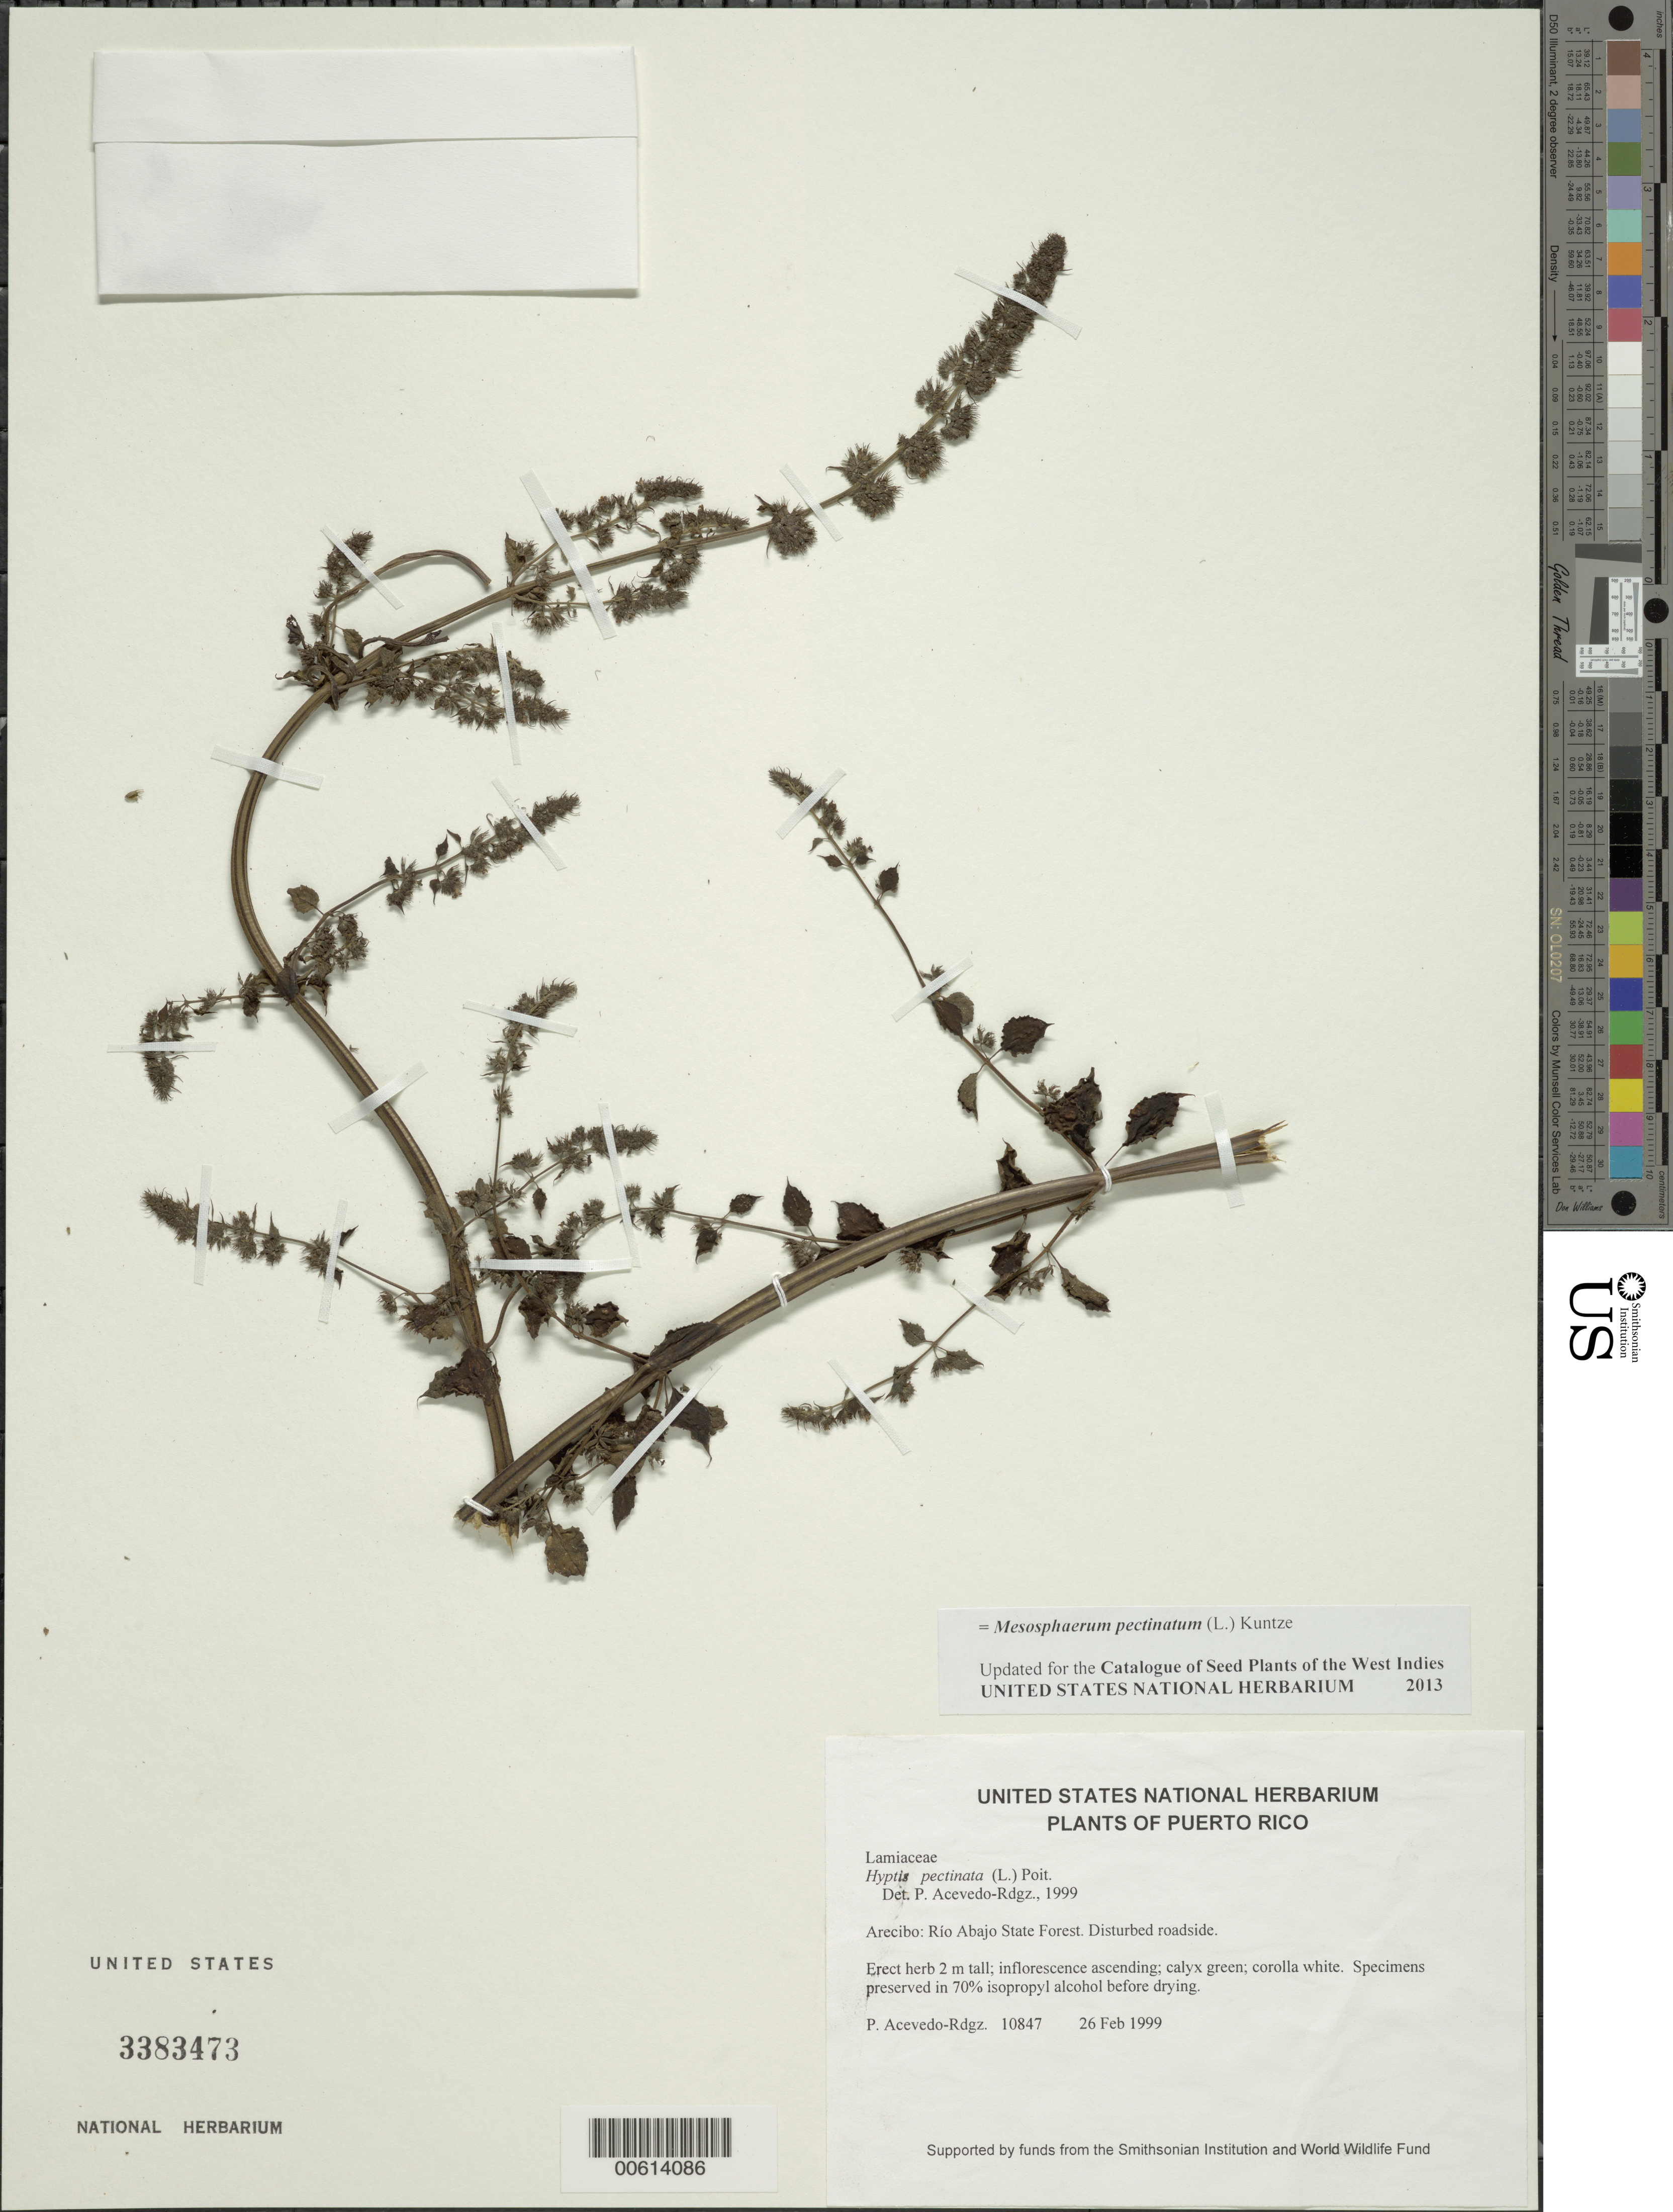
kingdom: Plantae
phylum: Tracheophyta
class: Magnoliopsida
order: Lamiales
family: Lamiaceae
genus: Mesosphaerum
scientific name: Mesosphaerum pectinatum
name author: (L.) Kuntze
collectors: P. Acevedo-Rodr.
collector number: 10847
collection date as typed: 26 Feb 1999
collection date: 1999-02-26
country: Puerto Rico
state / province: Arecibo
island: Puerto Rico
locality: Arecibo; Río Abajo State Forest.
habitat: Disturbed roadside.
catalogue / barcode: US 3383473